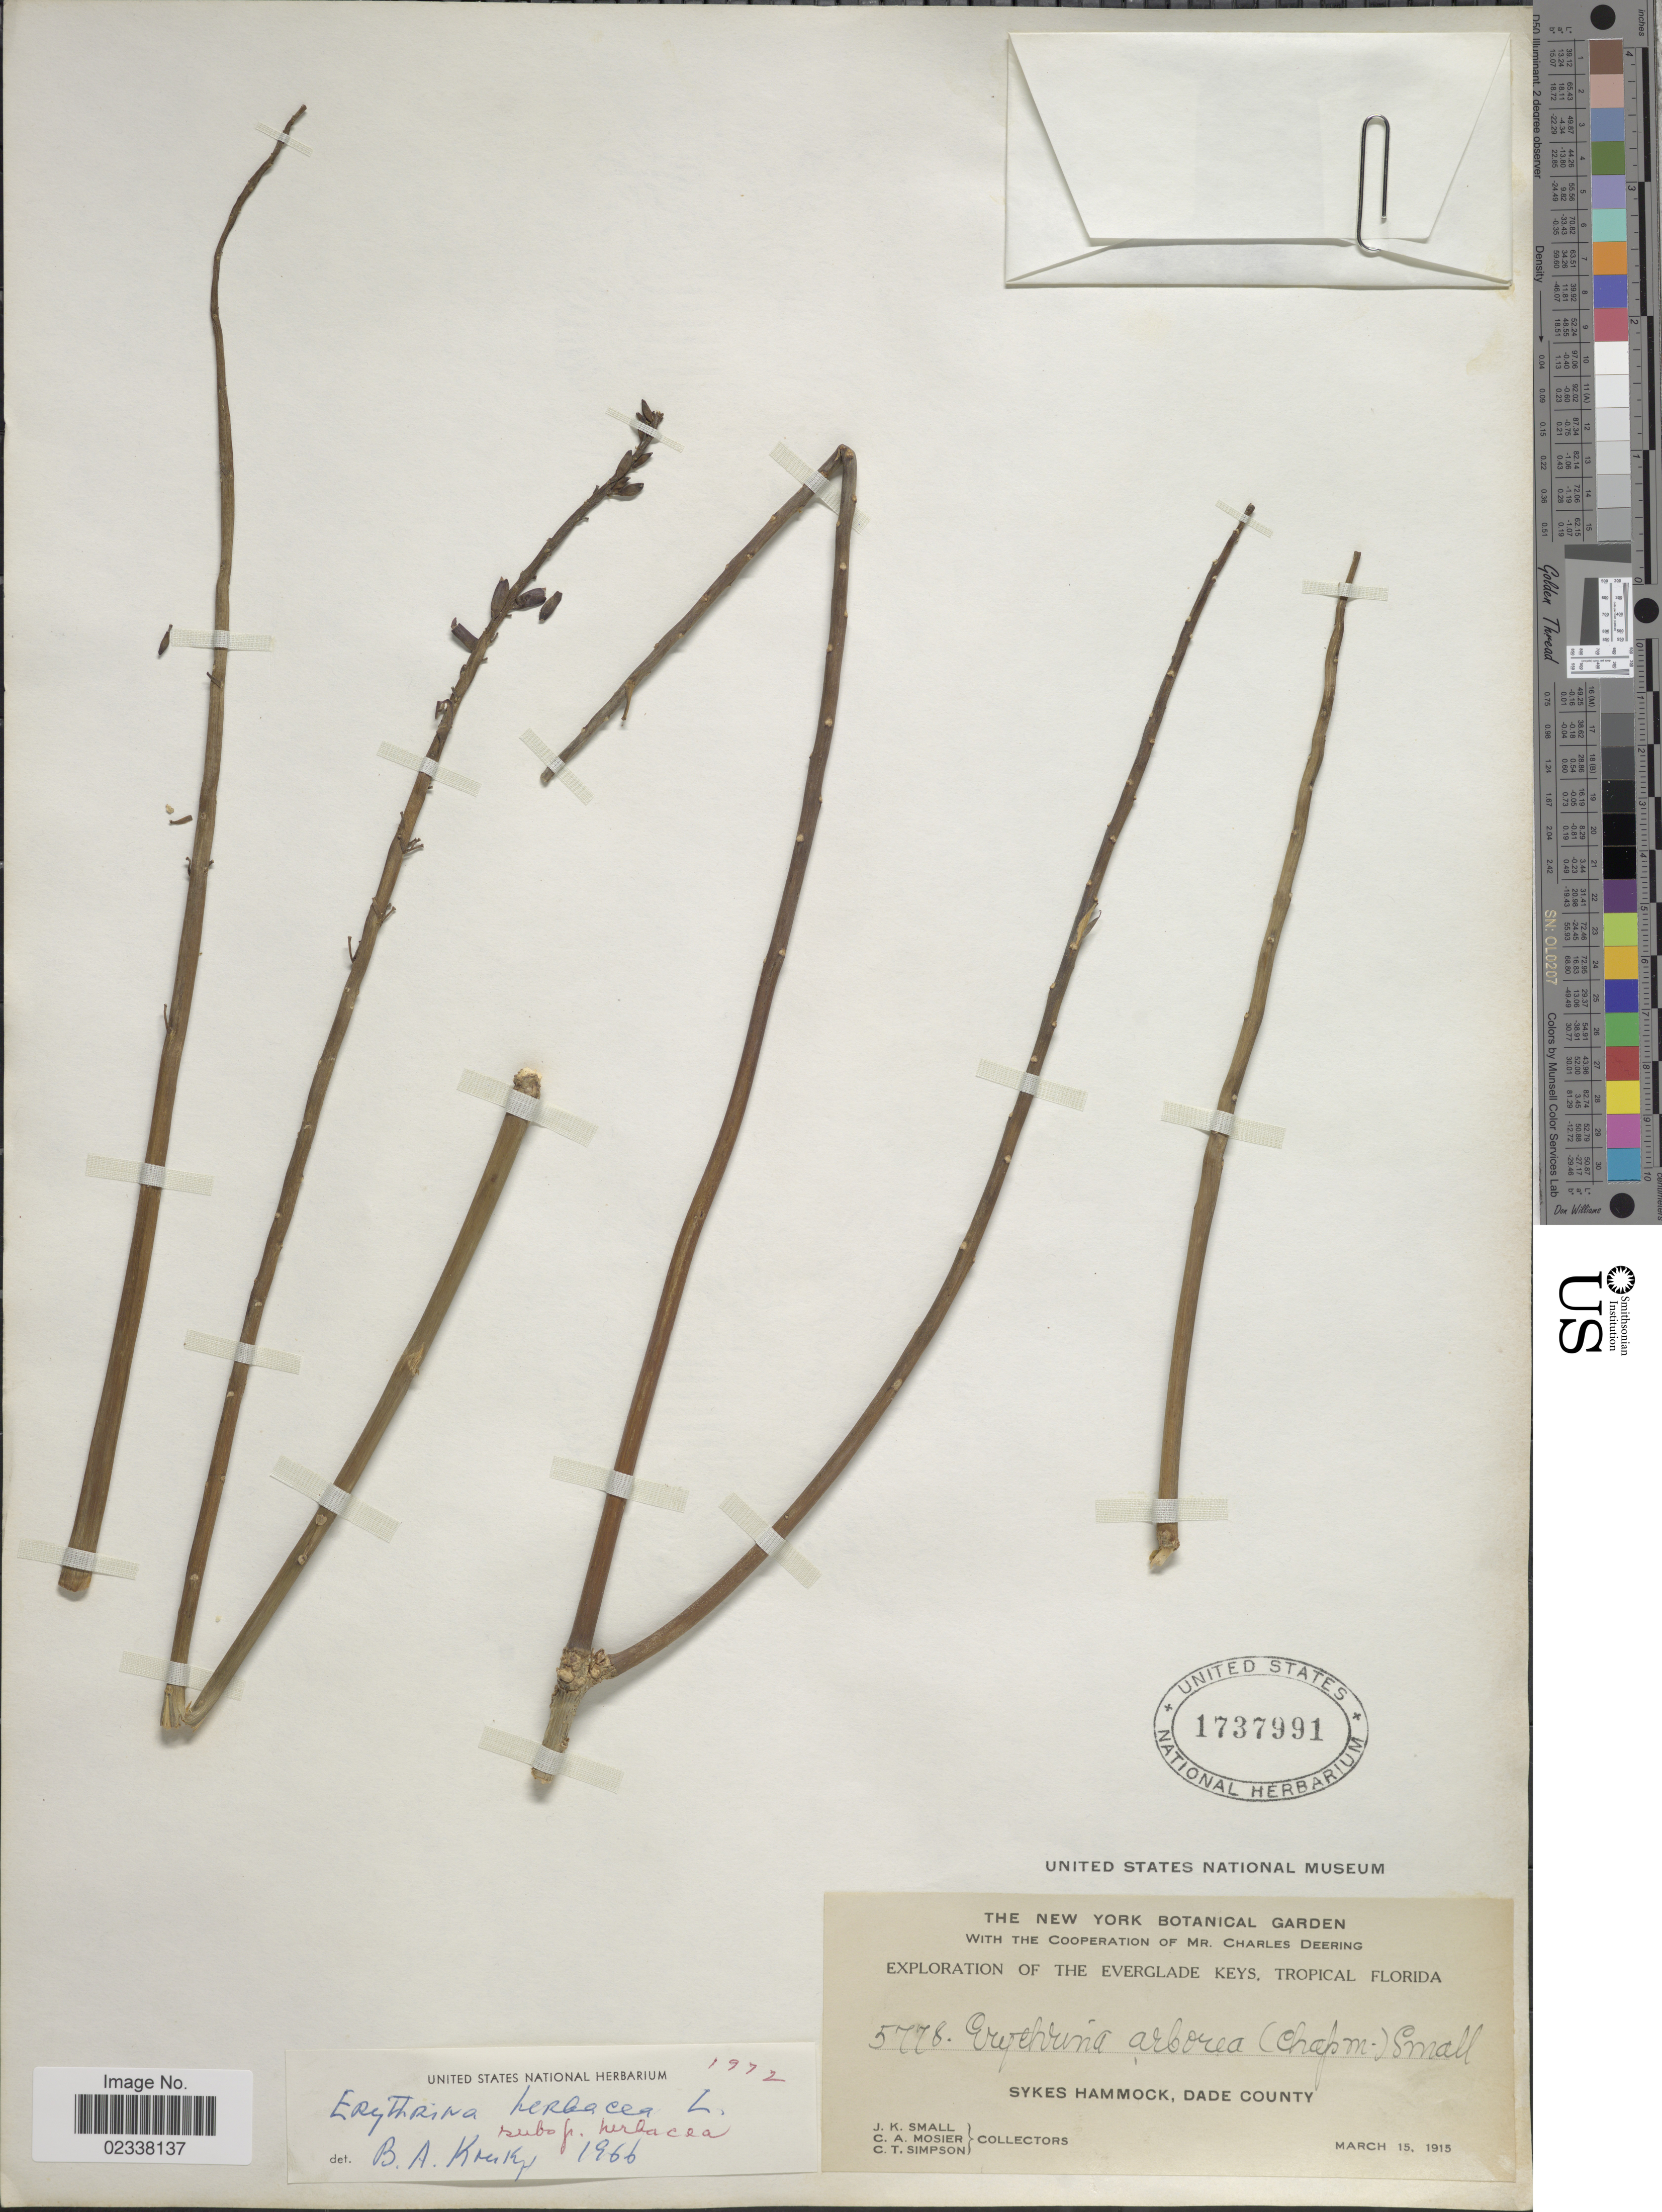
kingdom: Plantae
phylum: Tracheophyta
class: Magnoliopsida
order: Fabales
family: Fabaceae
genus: Erythrina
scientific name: Erythrina herbacea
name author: L.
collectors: J. K. Small, C. A. Mosier & C. T. Simpson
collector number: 5778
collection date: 1915-03-15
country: United States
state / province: Florida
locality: Everglade Keys, Tropical Florida. Sykes Hammock, Dade County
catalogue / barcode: US 1737991